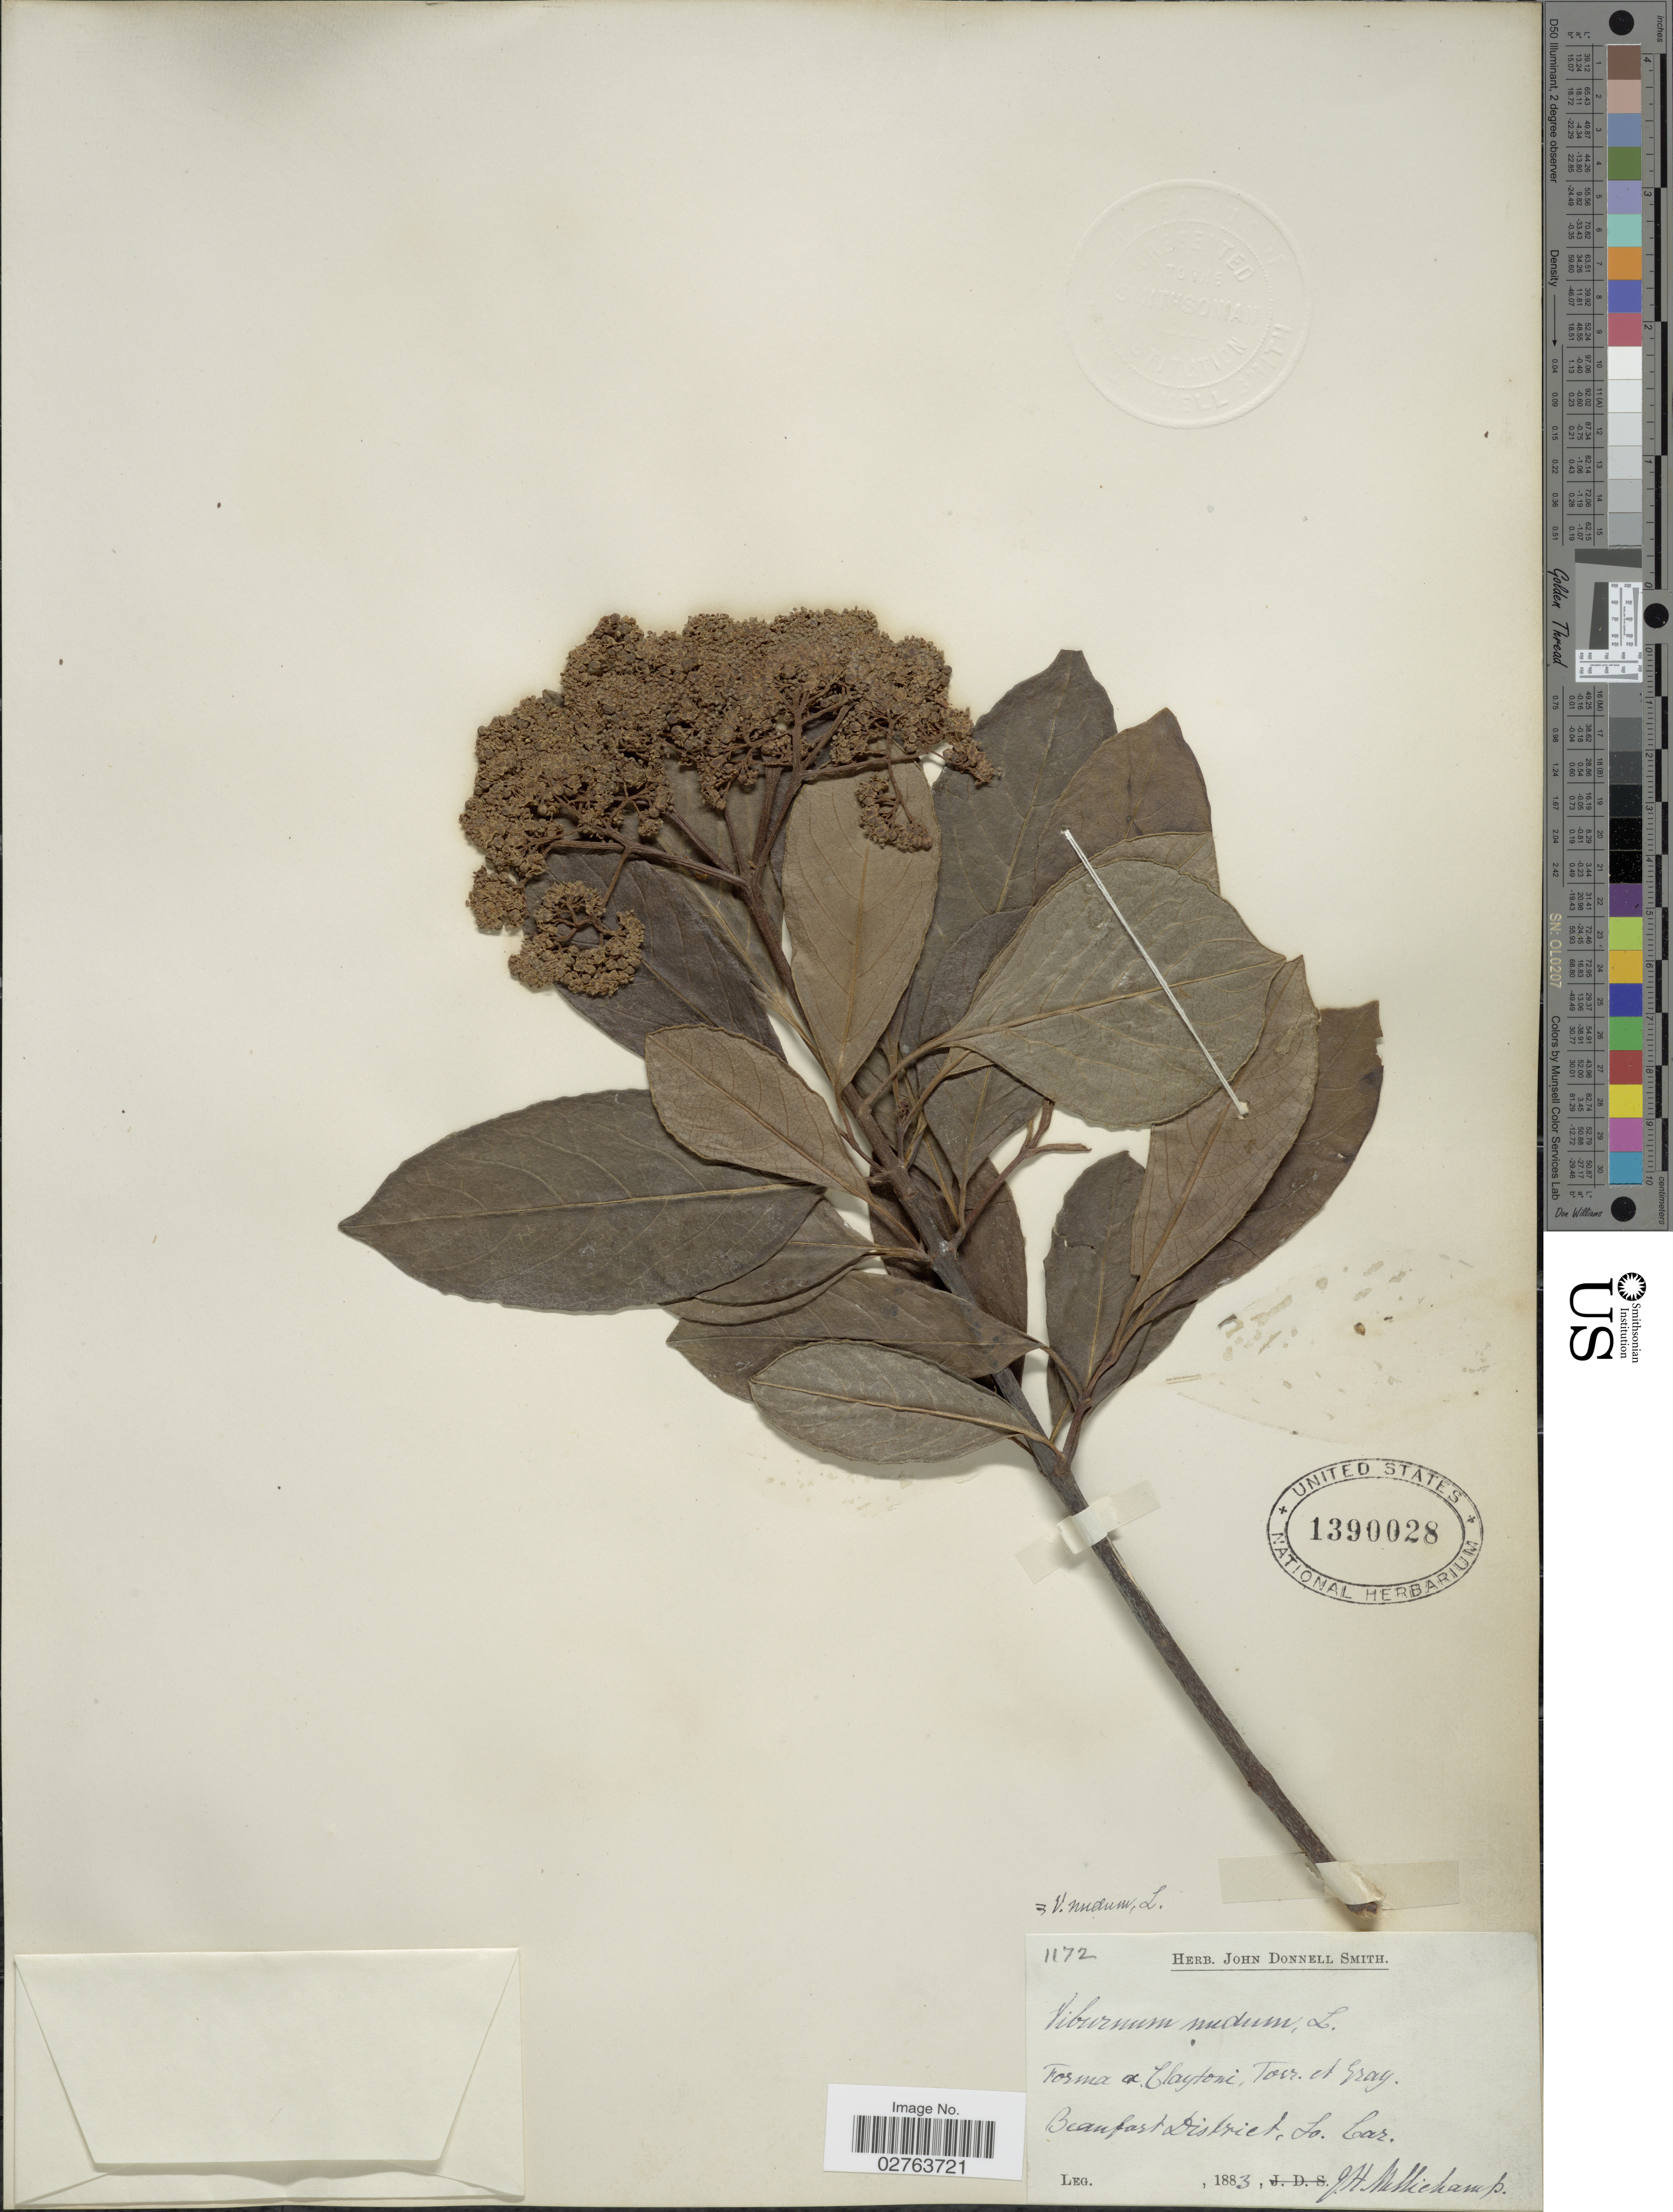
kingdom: Plantae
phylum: Tracheophyta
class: Magnoliopsida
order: Dipsacales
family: Viburnaceae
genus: Viburnum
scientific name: Viburnum nudum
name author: L.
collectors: J. H. Mellichamp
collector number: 1172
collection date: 1883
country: United States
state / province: South Carolina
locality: Beaufort District.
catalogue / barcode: US 1390028